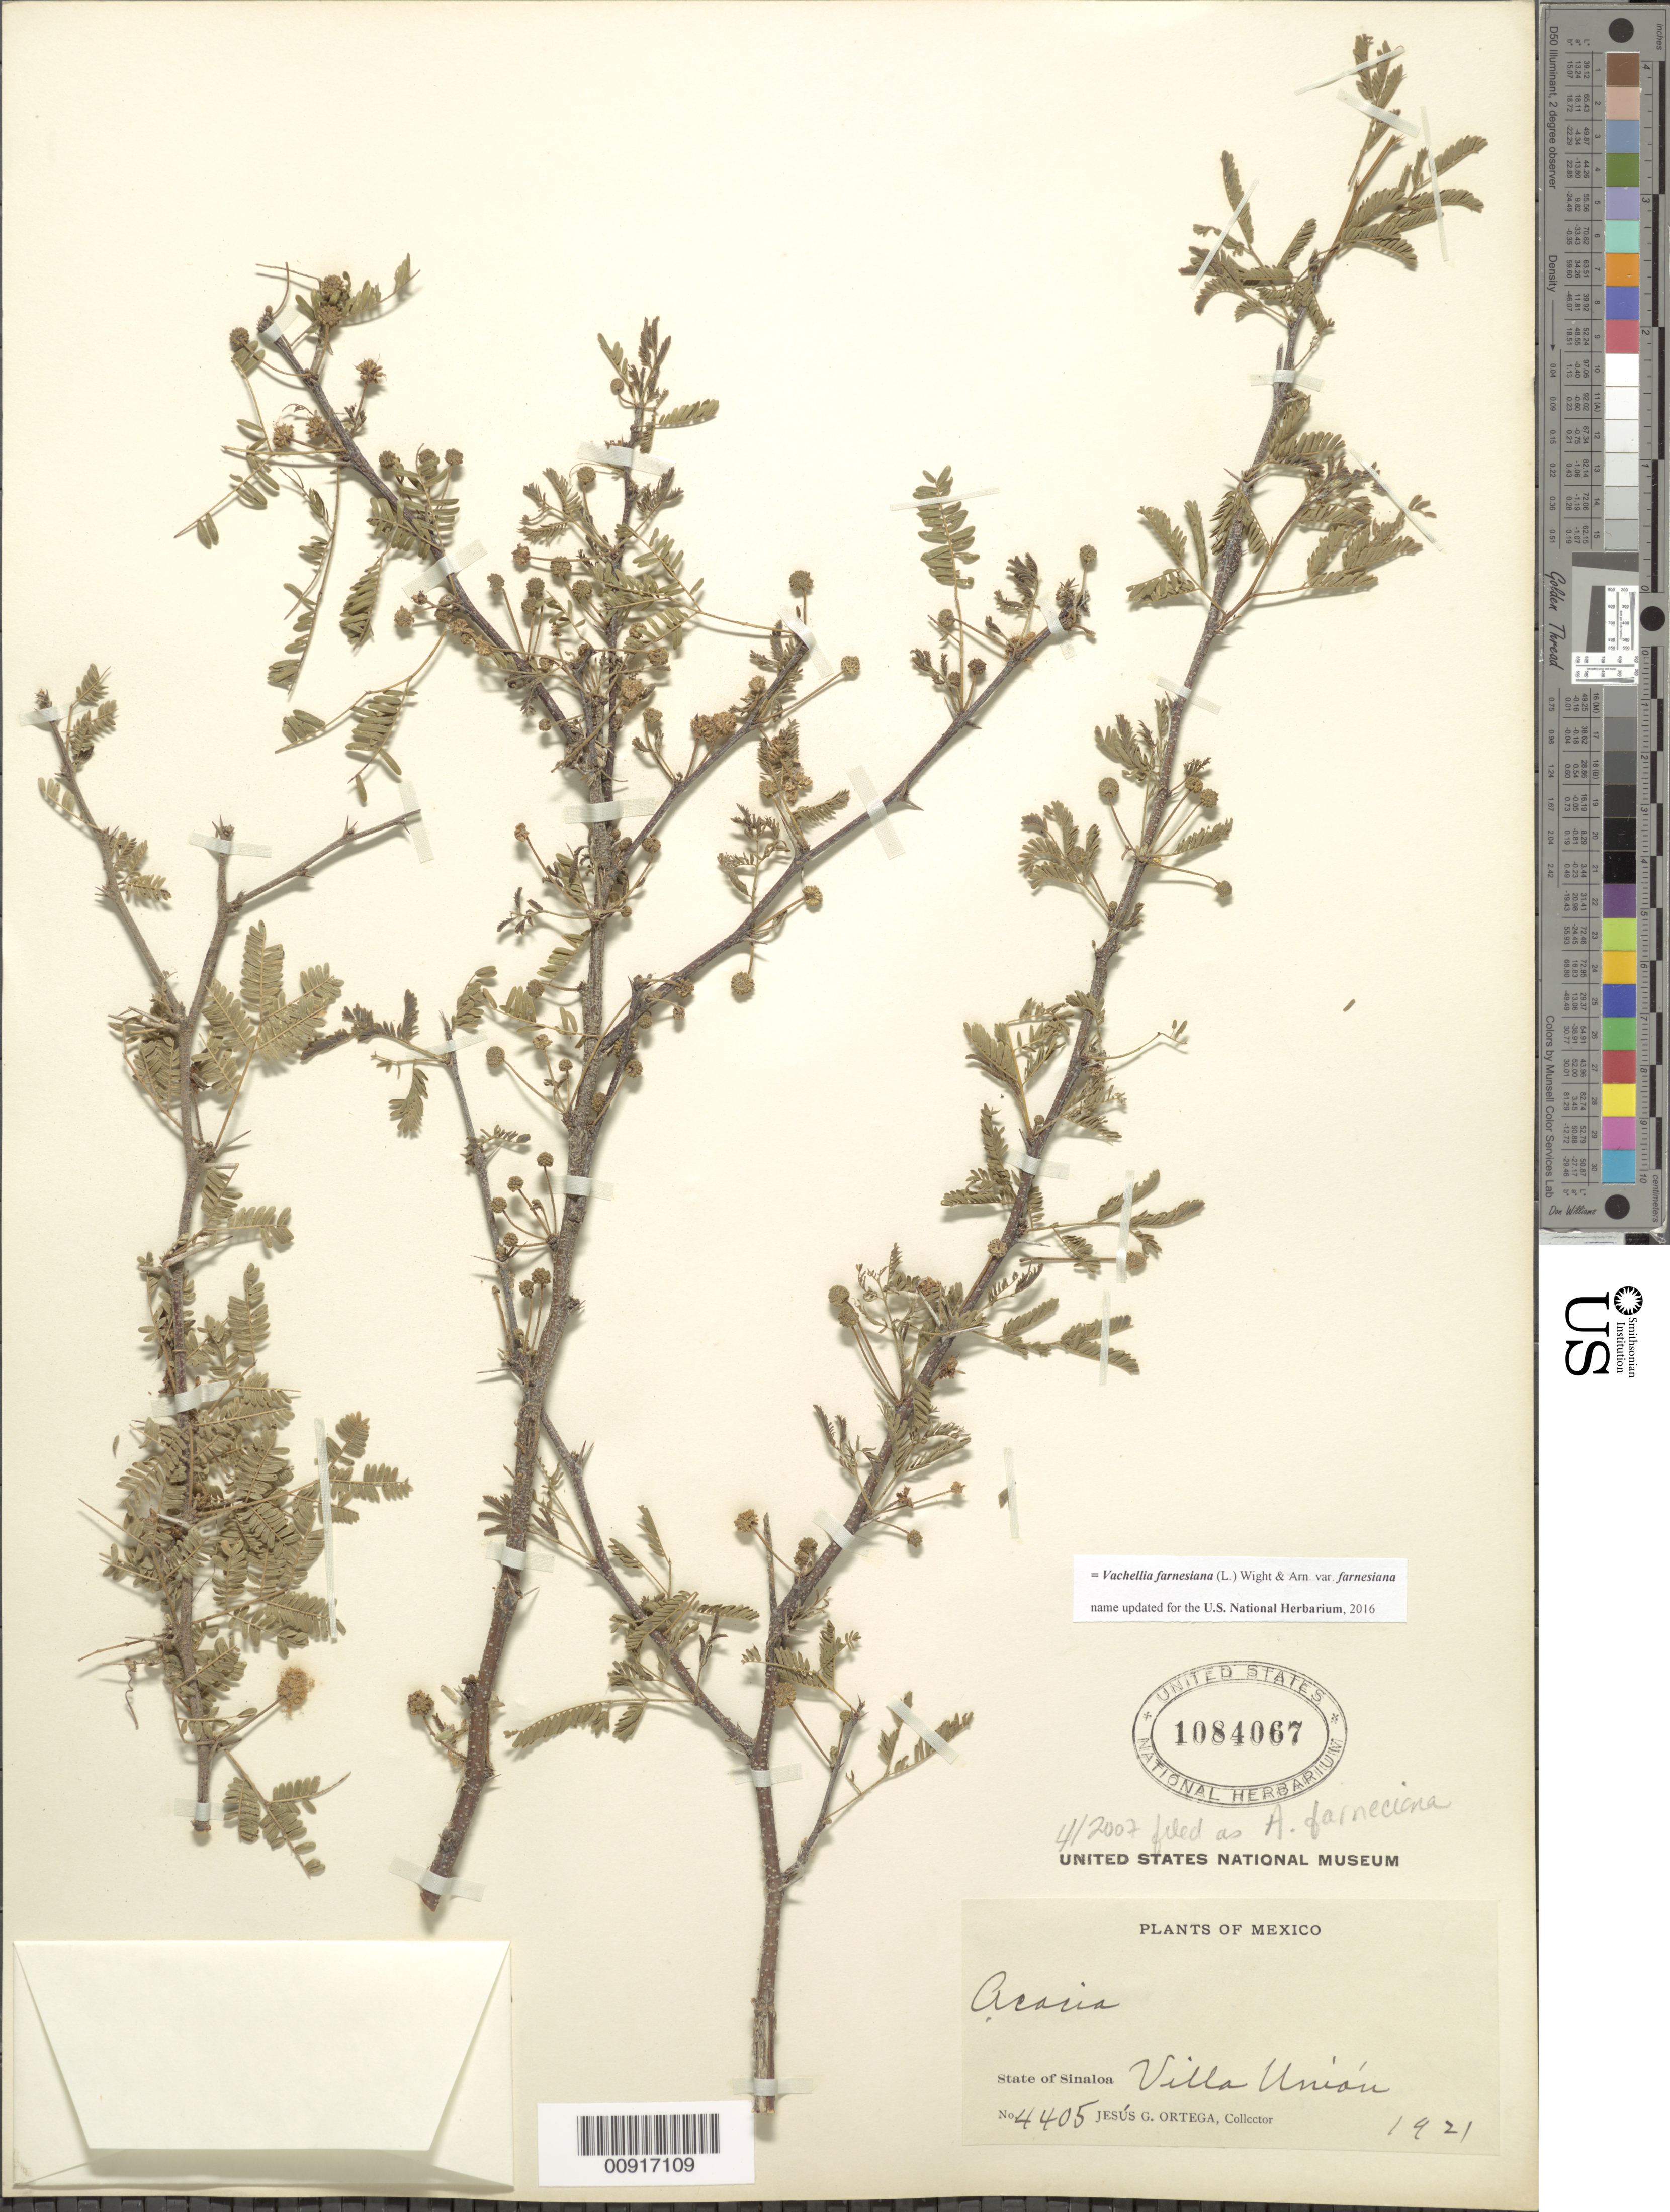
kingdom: Plantae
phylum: Tracheophyta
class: Magnoliopsida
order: Fabales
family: Fabaceae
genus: Vachellia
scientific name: Vachellia farnesiana var. farnesiana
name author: (L.) Wight & Arn.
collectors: J. Ortega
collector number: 4405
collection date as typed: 1921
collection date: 1921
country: Mexico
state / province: Sinaloa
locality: State of Sinaloa: Villa Unión.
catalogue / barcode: US 1084067